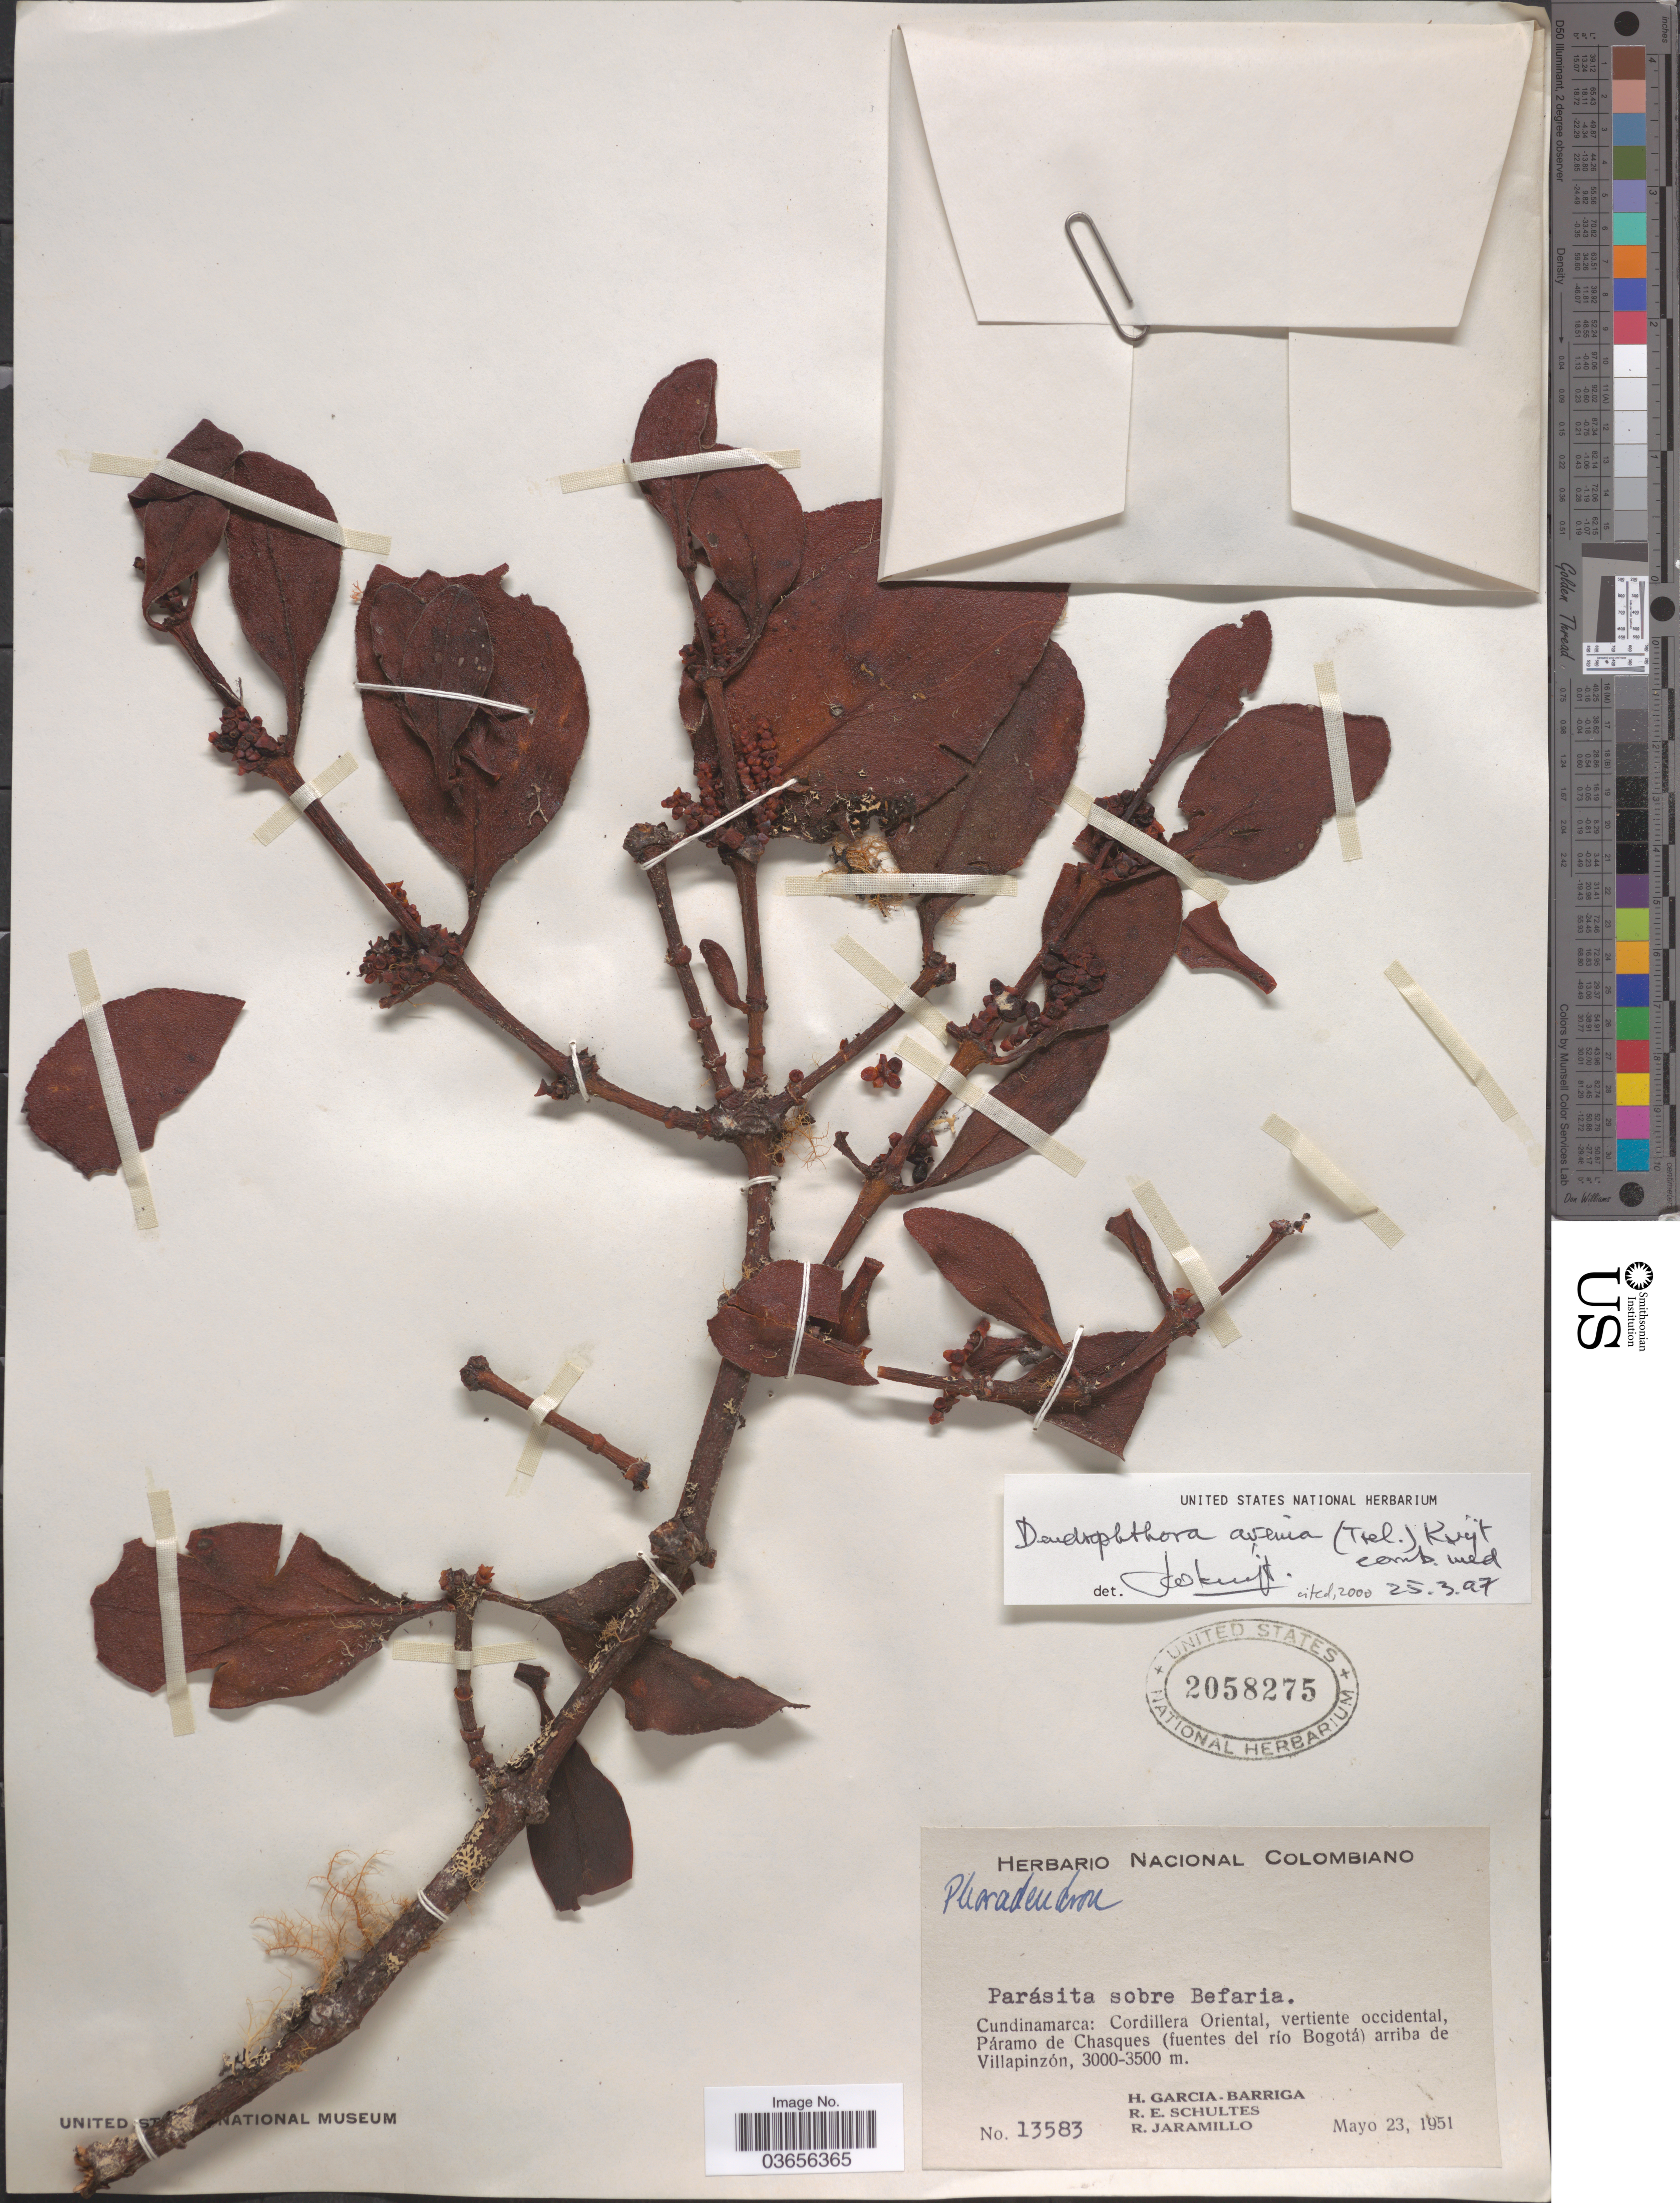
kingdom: Plantae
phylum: Tracheophyta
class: Magnoliopsida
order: Santalales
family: Viscaceae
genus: Dendrophthora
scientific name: Dendrophthora avenia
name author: (Trel.) Kuijt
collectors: H. García Barriga, R. E. Schultes & R. Jaramillo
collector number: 13583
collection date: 1951-05-23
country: Colombia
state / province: Cundinamarca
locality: Cordillera Oriental, vertiente occidental, Páramo de Chasques (fuentes del río Bogotá) arriba de Villapinzón.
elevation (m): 3000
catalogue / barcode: US 2058275